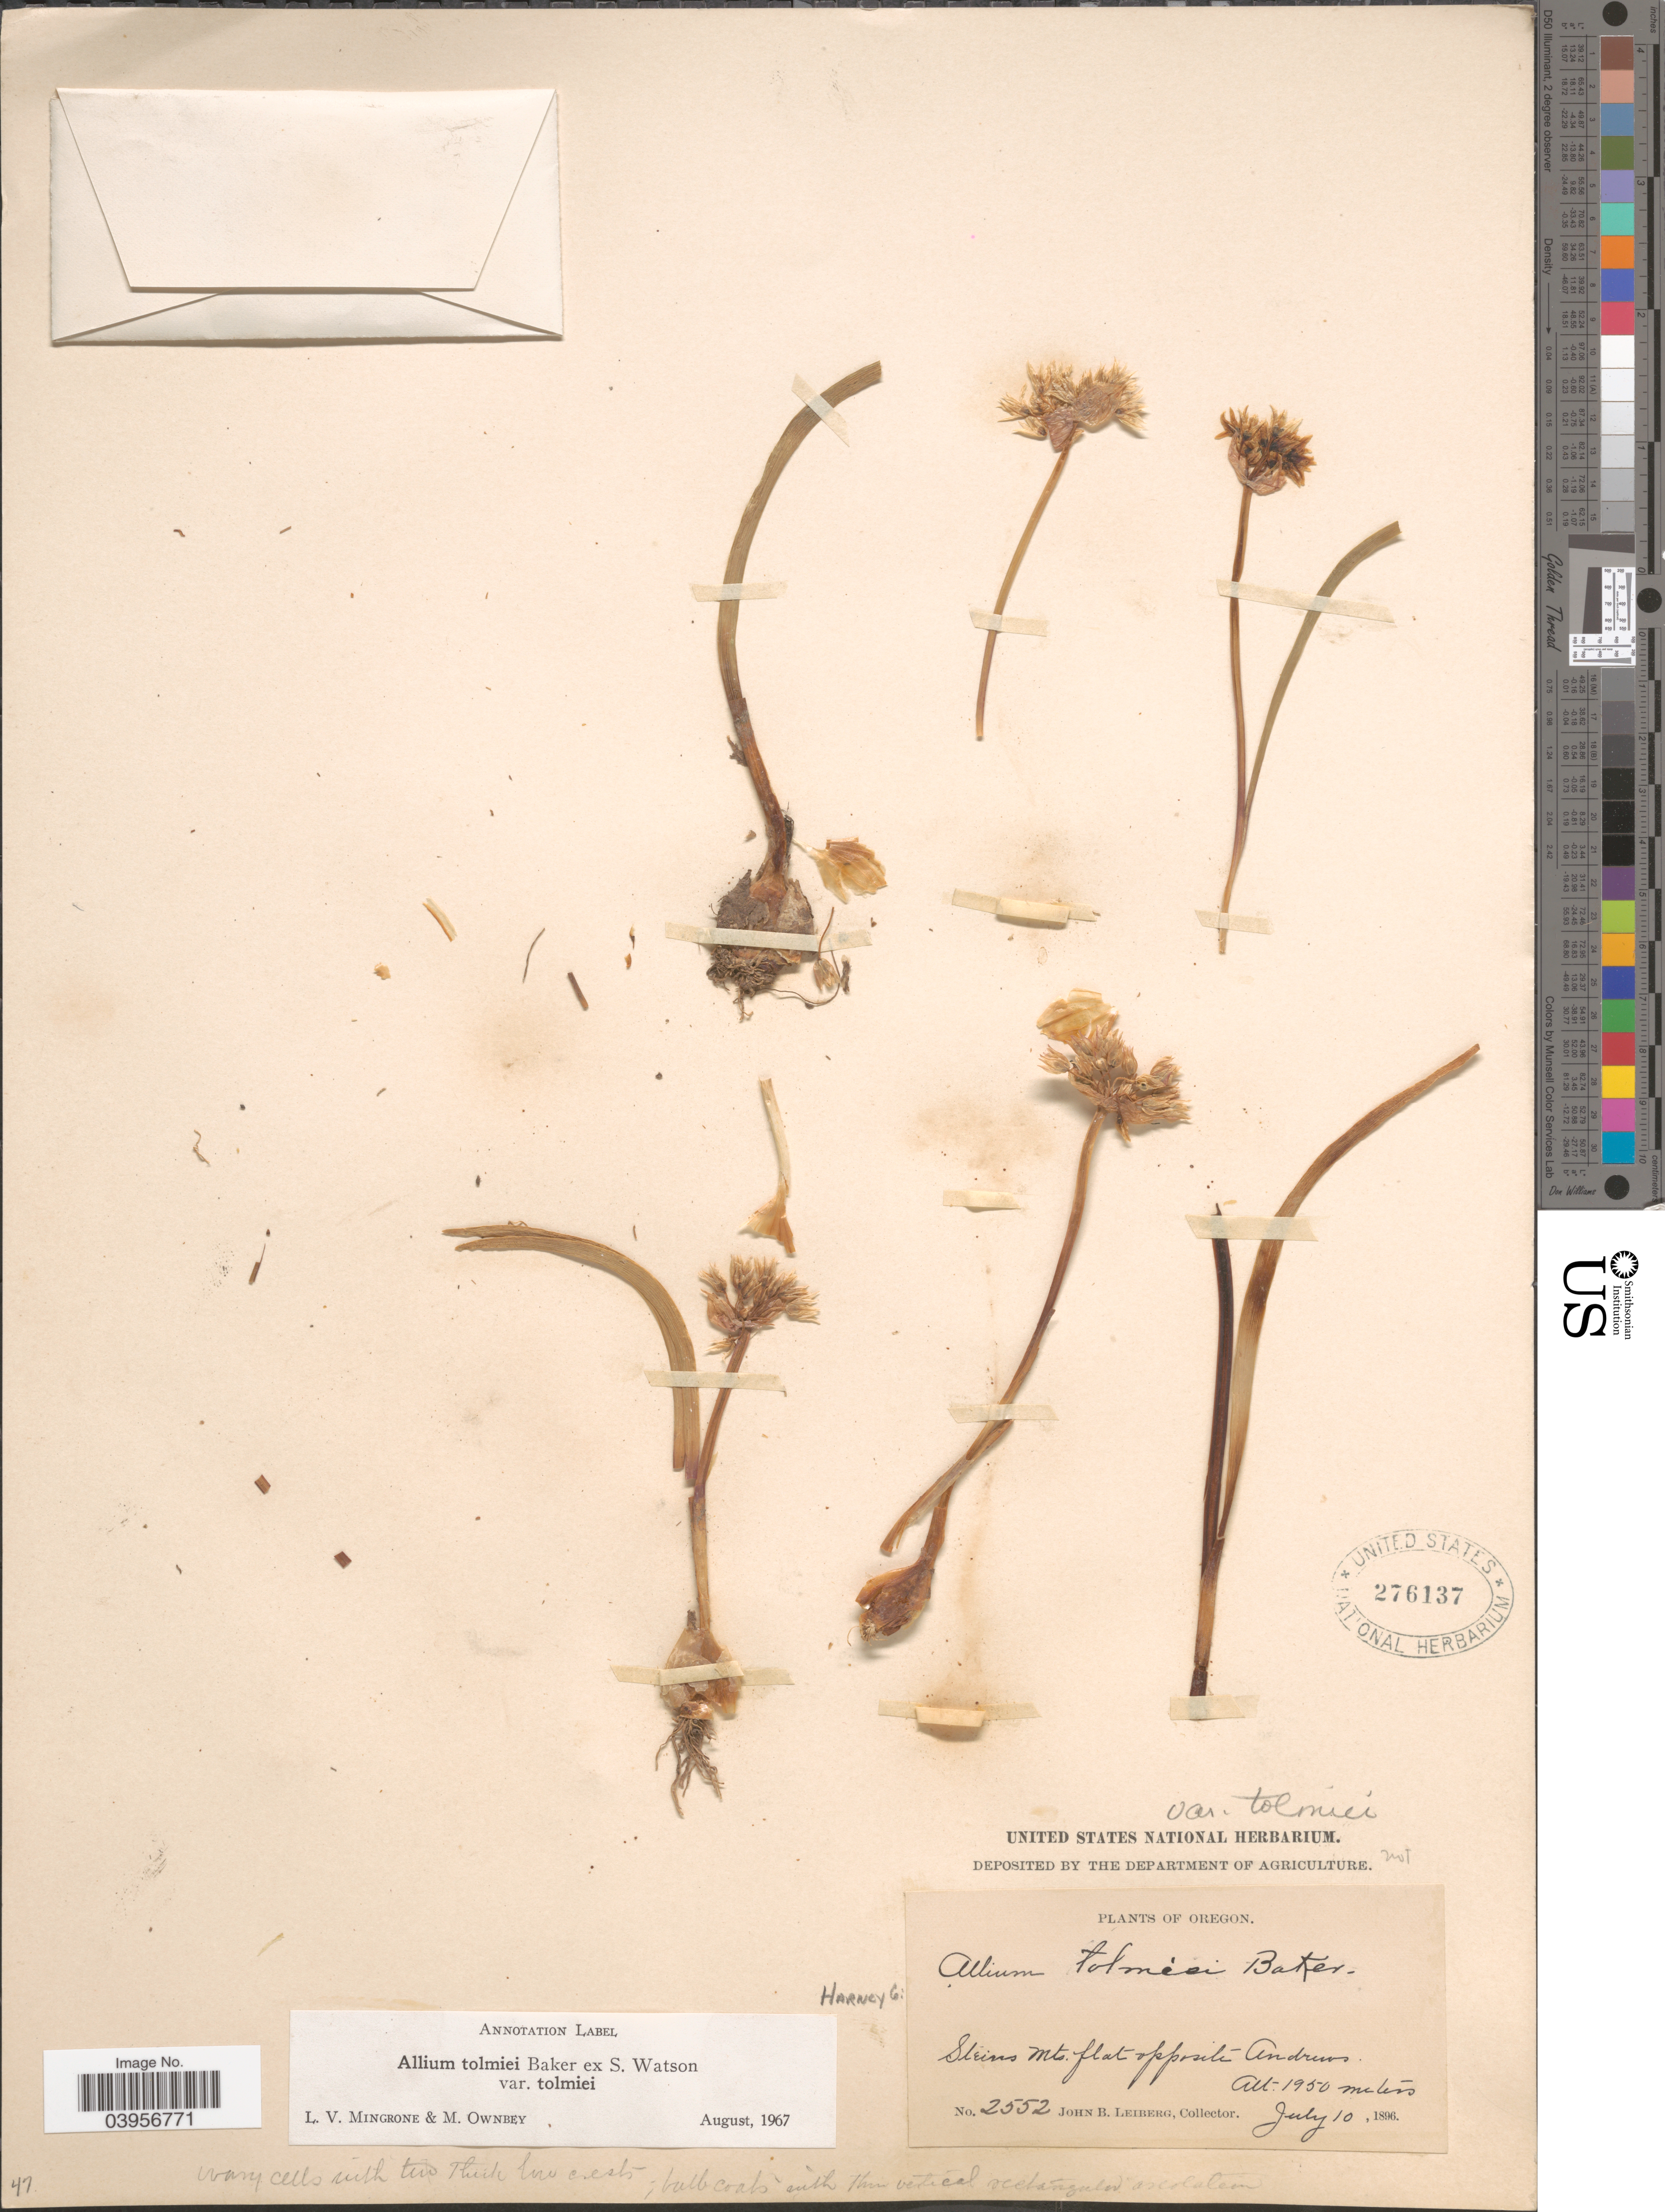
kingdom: Plantae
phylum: Tracheophyta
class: Liliopsida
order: Asparagales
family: Amaryllidaceae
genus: Allium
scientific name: Allium tolmiei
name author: Baker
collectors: J. B. Leiberg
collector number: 2552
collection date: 1896-07-10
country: United States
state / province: Oregon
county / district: Harney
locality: Steins Mts. flat opposite Andrews. Harney Co.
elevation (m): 1950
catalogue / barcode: US 276137